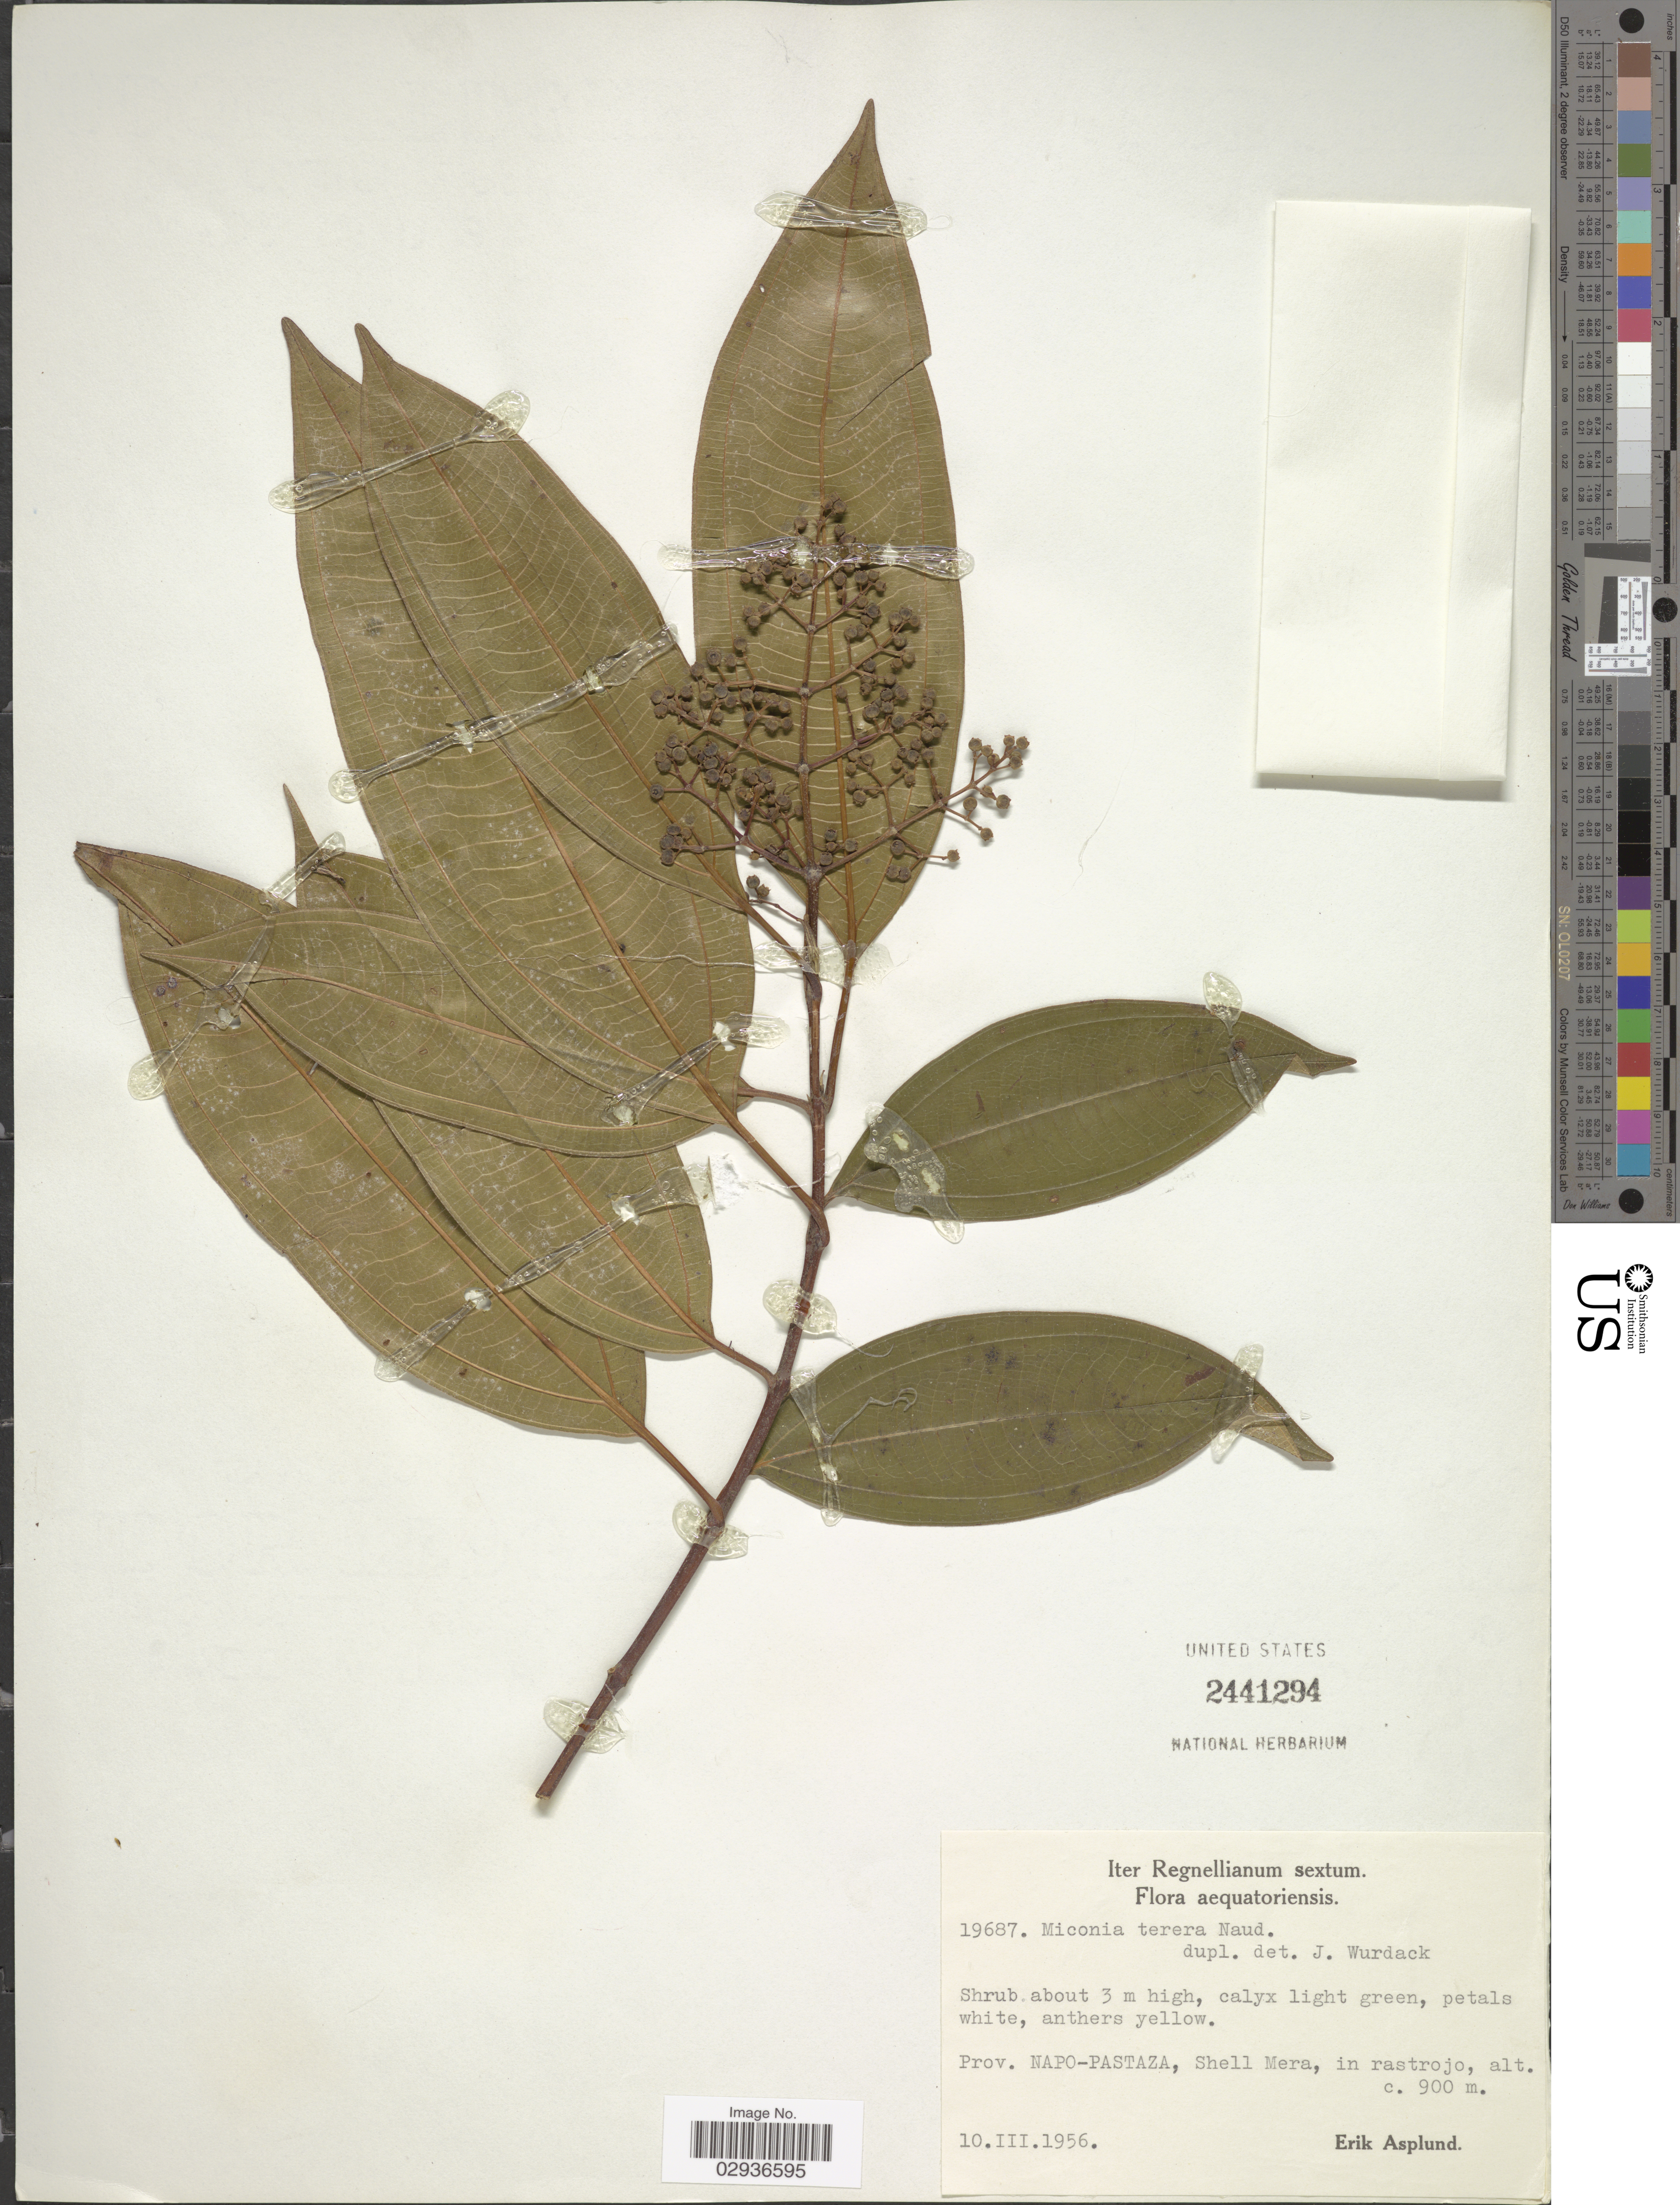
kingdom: Plantae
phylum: Tracheophyta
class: Magnoliopsida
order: Myrtales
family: Melastomataceae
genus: Miconia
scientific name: Miconia barbeyana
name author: Cogn.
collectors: E. Asplund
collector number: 19687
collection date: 1956-03-10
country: Ecuador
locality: Prov. Napo-Pastaza, Shell Mera.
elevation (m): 900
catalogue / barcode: US 2441194